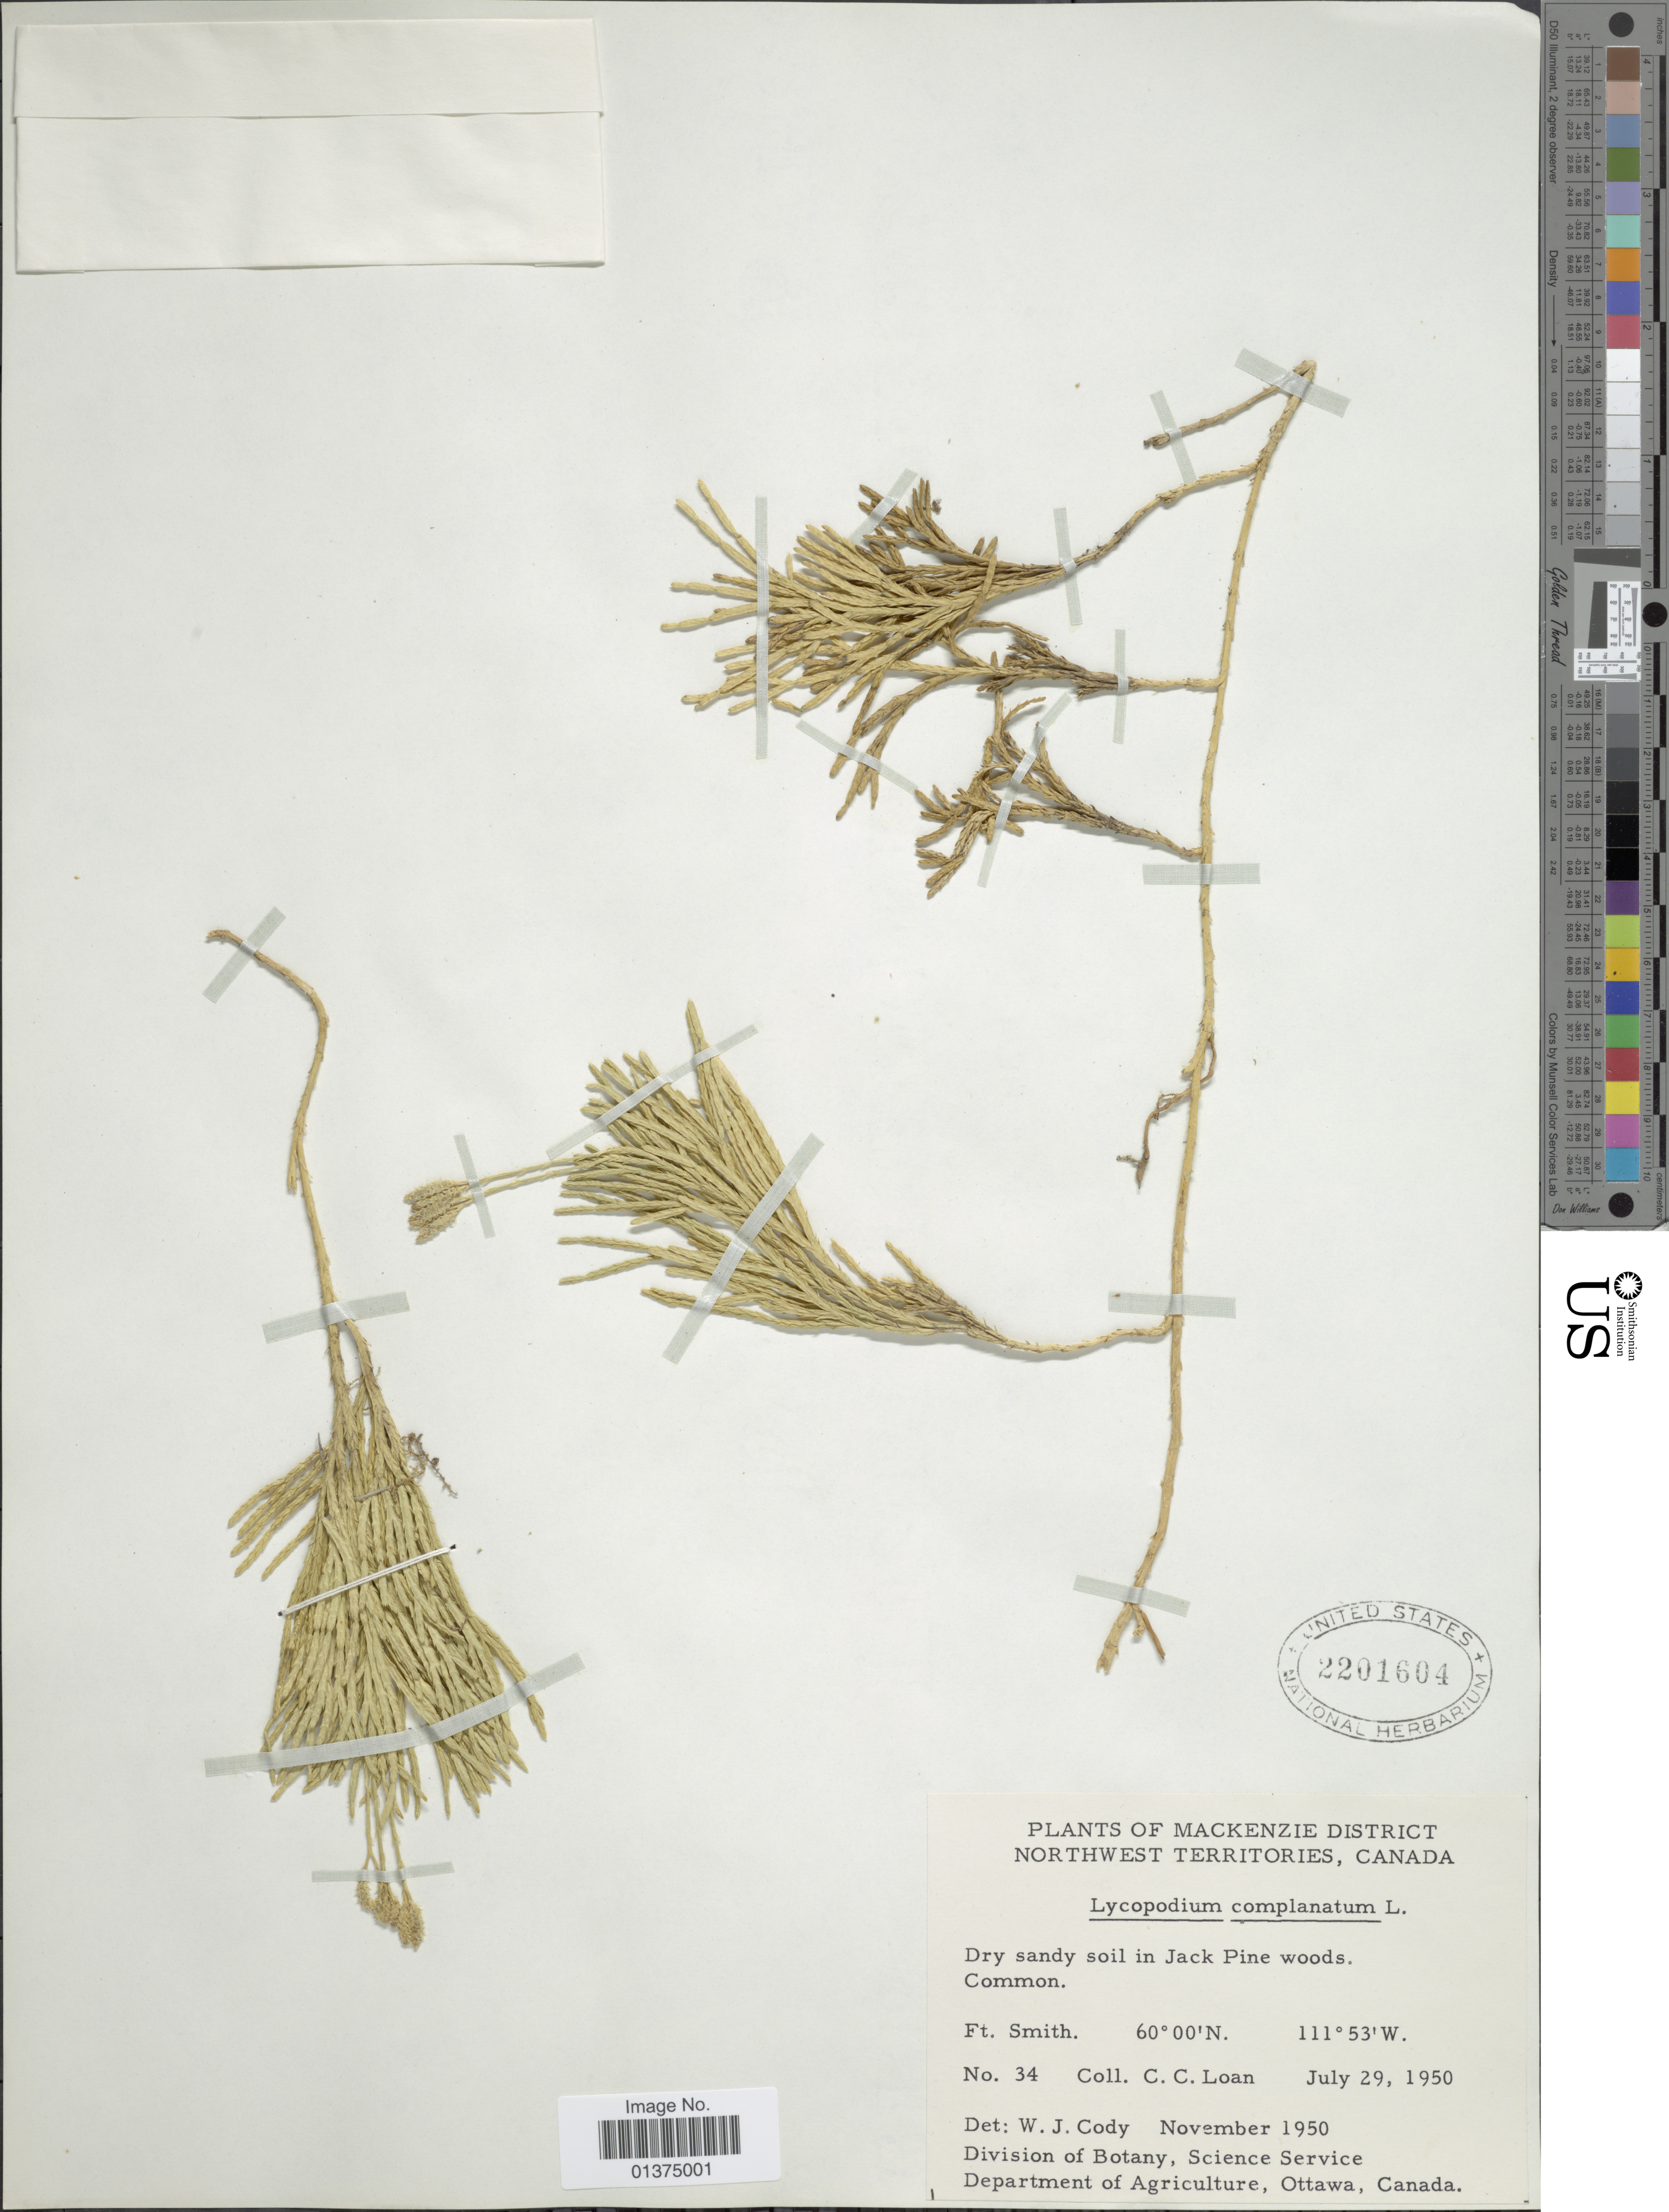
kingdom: Plantae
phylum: Tracheophyta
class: Lycopodiopsida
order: Lycopodiales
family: Lycopodiaceae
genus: Diphasiastrum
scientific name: Diphasiastrum complanatum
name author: (L.) Holub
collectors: C. Loan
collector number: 34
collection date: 1950-07-29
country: Canada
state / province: Northwest Territories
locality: Mackenzie District, Dry sandy soil in Jack Pine woods. Ft Smith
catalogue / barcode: US 2201604